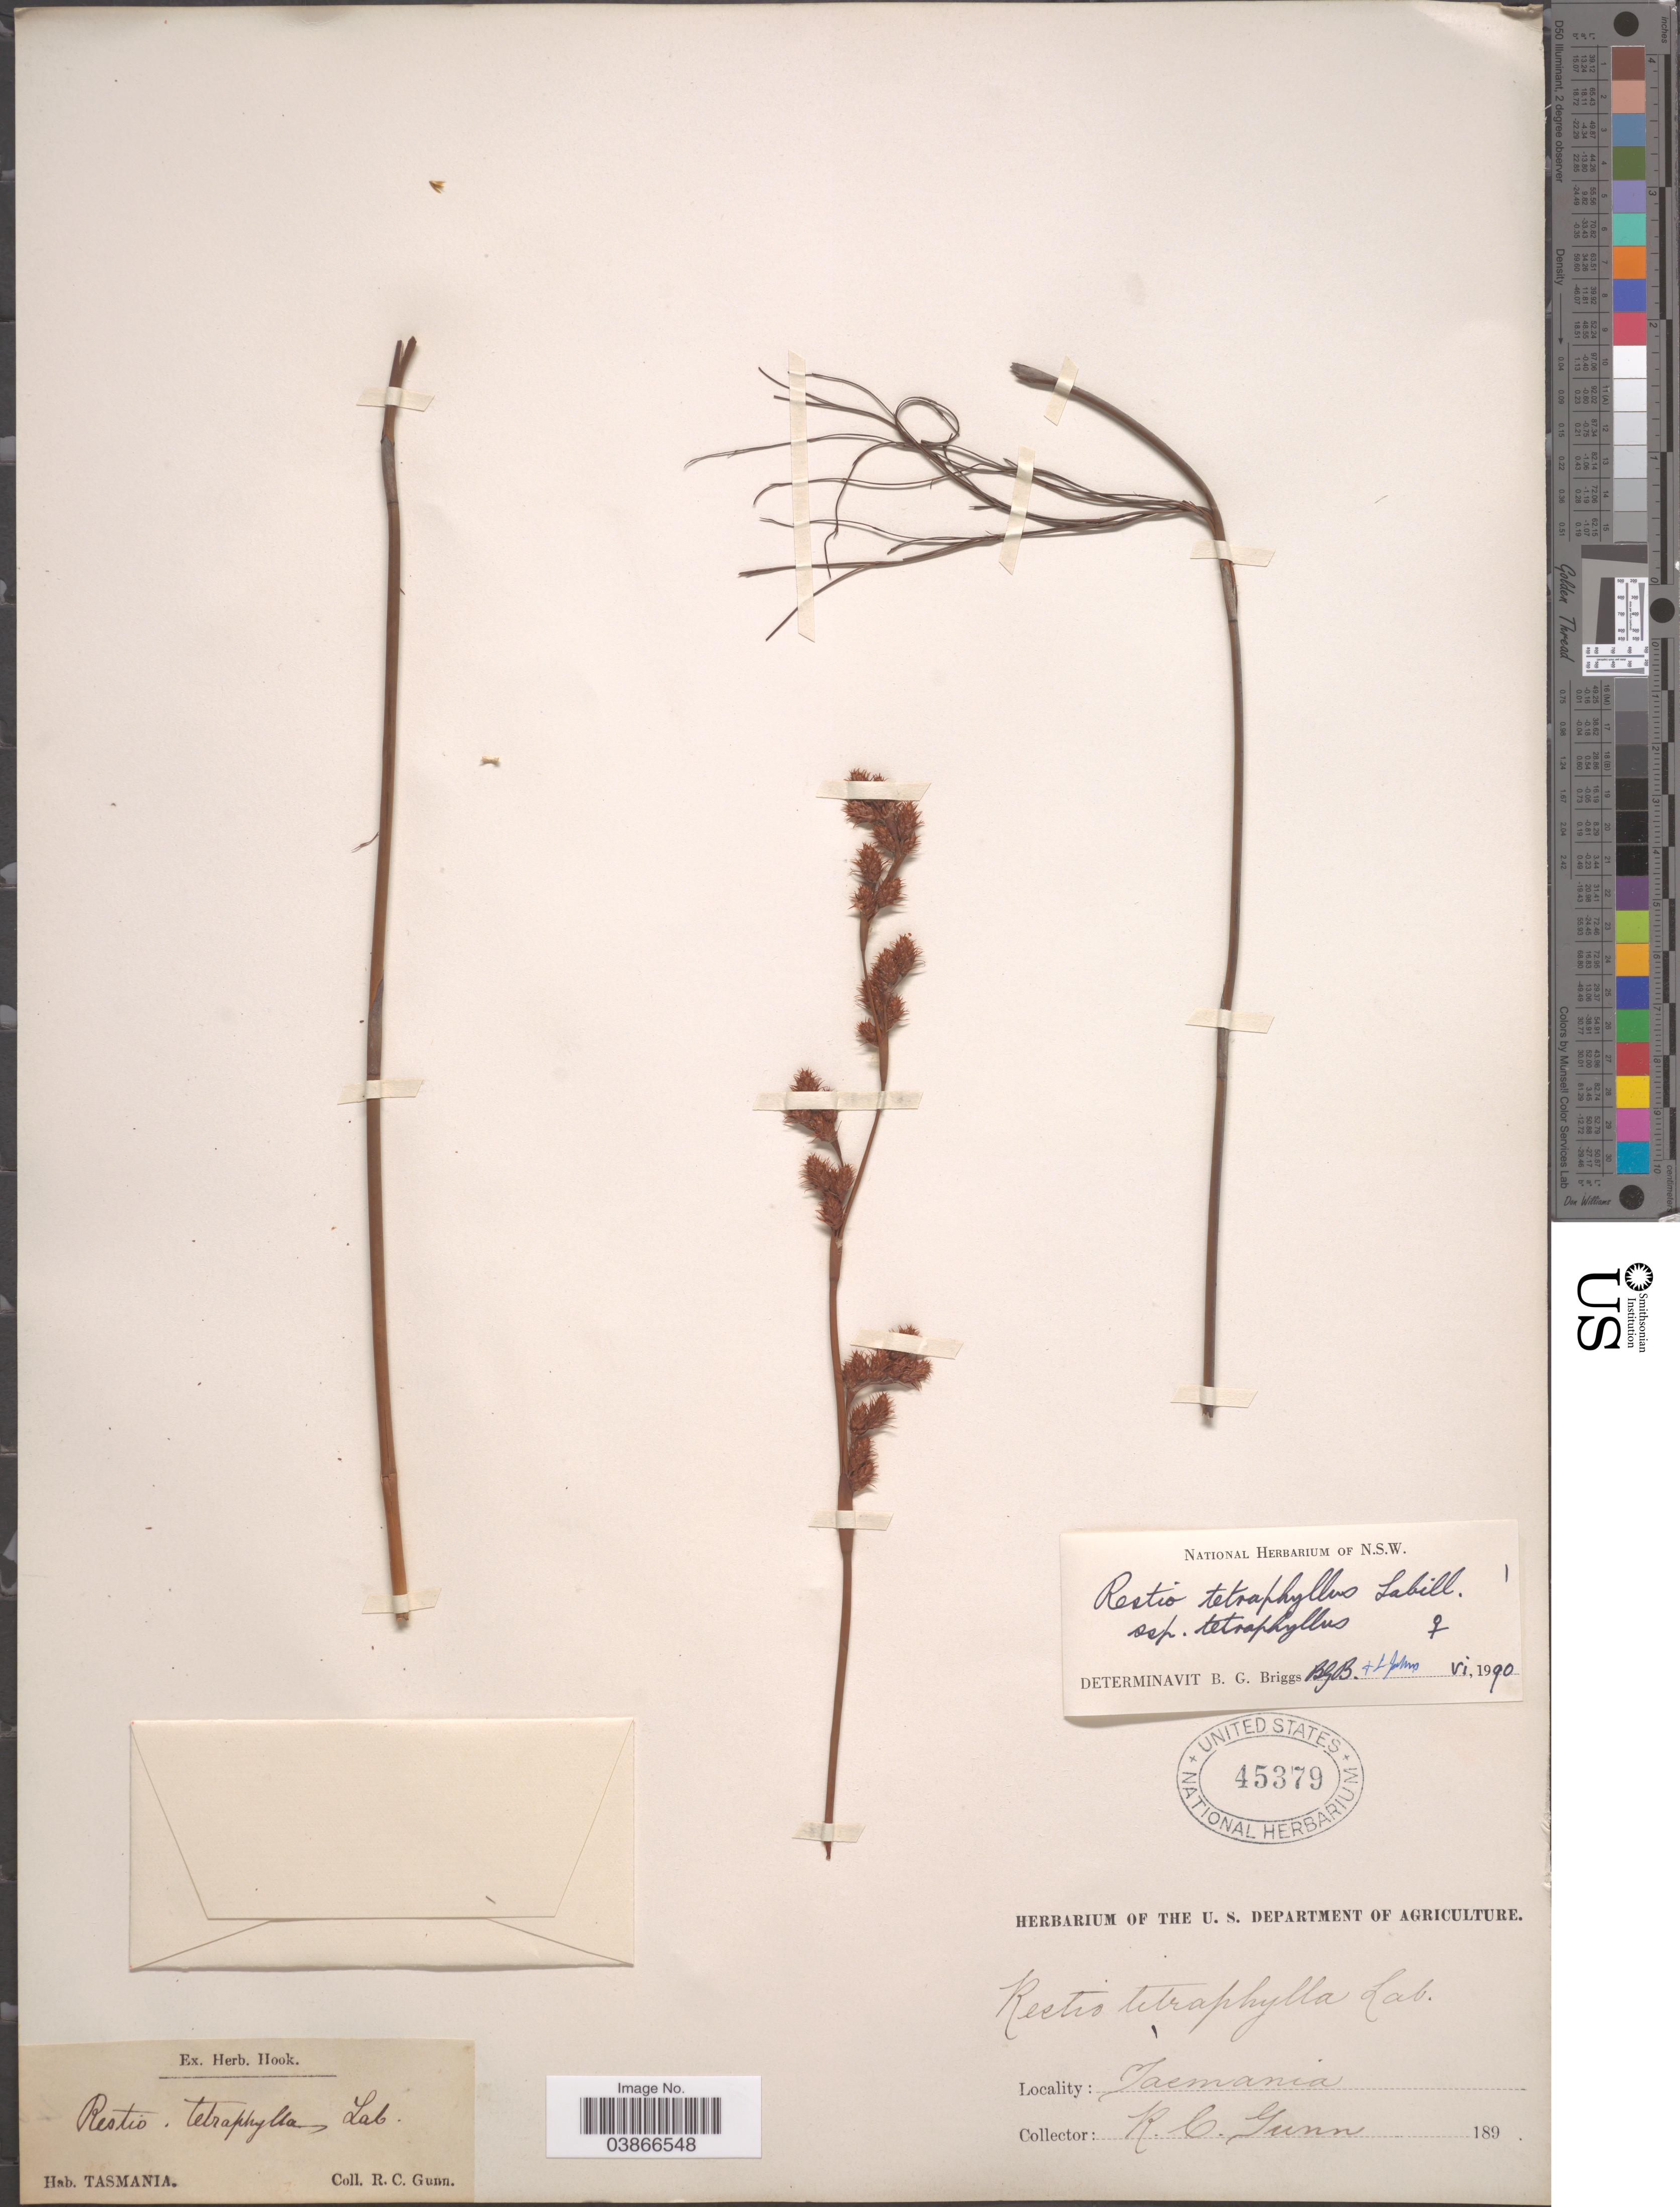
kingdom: Plantae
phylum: Tracheophyta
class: Liliopsida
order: Poales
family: Restionaceae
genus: Baloskion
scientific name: Baloskion tetraphyllum subsp. meiostachyum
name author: (L.A.S. Johnson & O.D. Evans) B.G. Briggs & L.A.S. Johnson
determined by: Strong, Mark T., (BOT), Smithsonian Institution - National Museum of Natural History (UNITED STATES)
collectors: R. Gunn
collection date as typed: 189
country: Australia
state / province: Tasmania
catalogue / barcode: US 45379